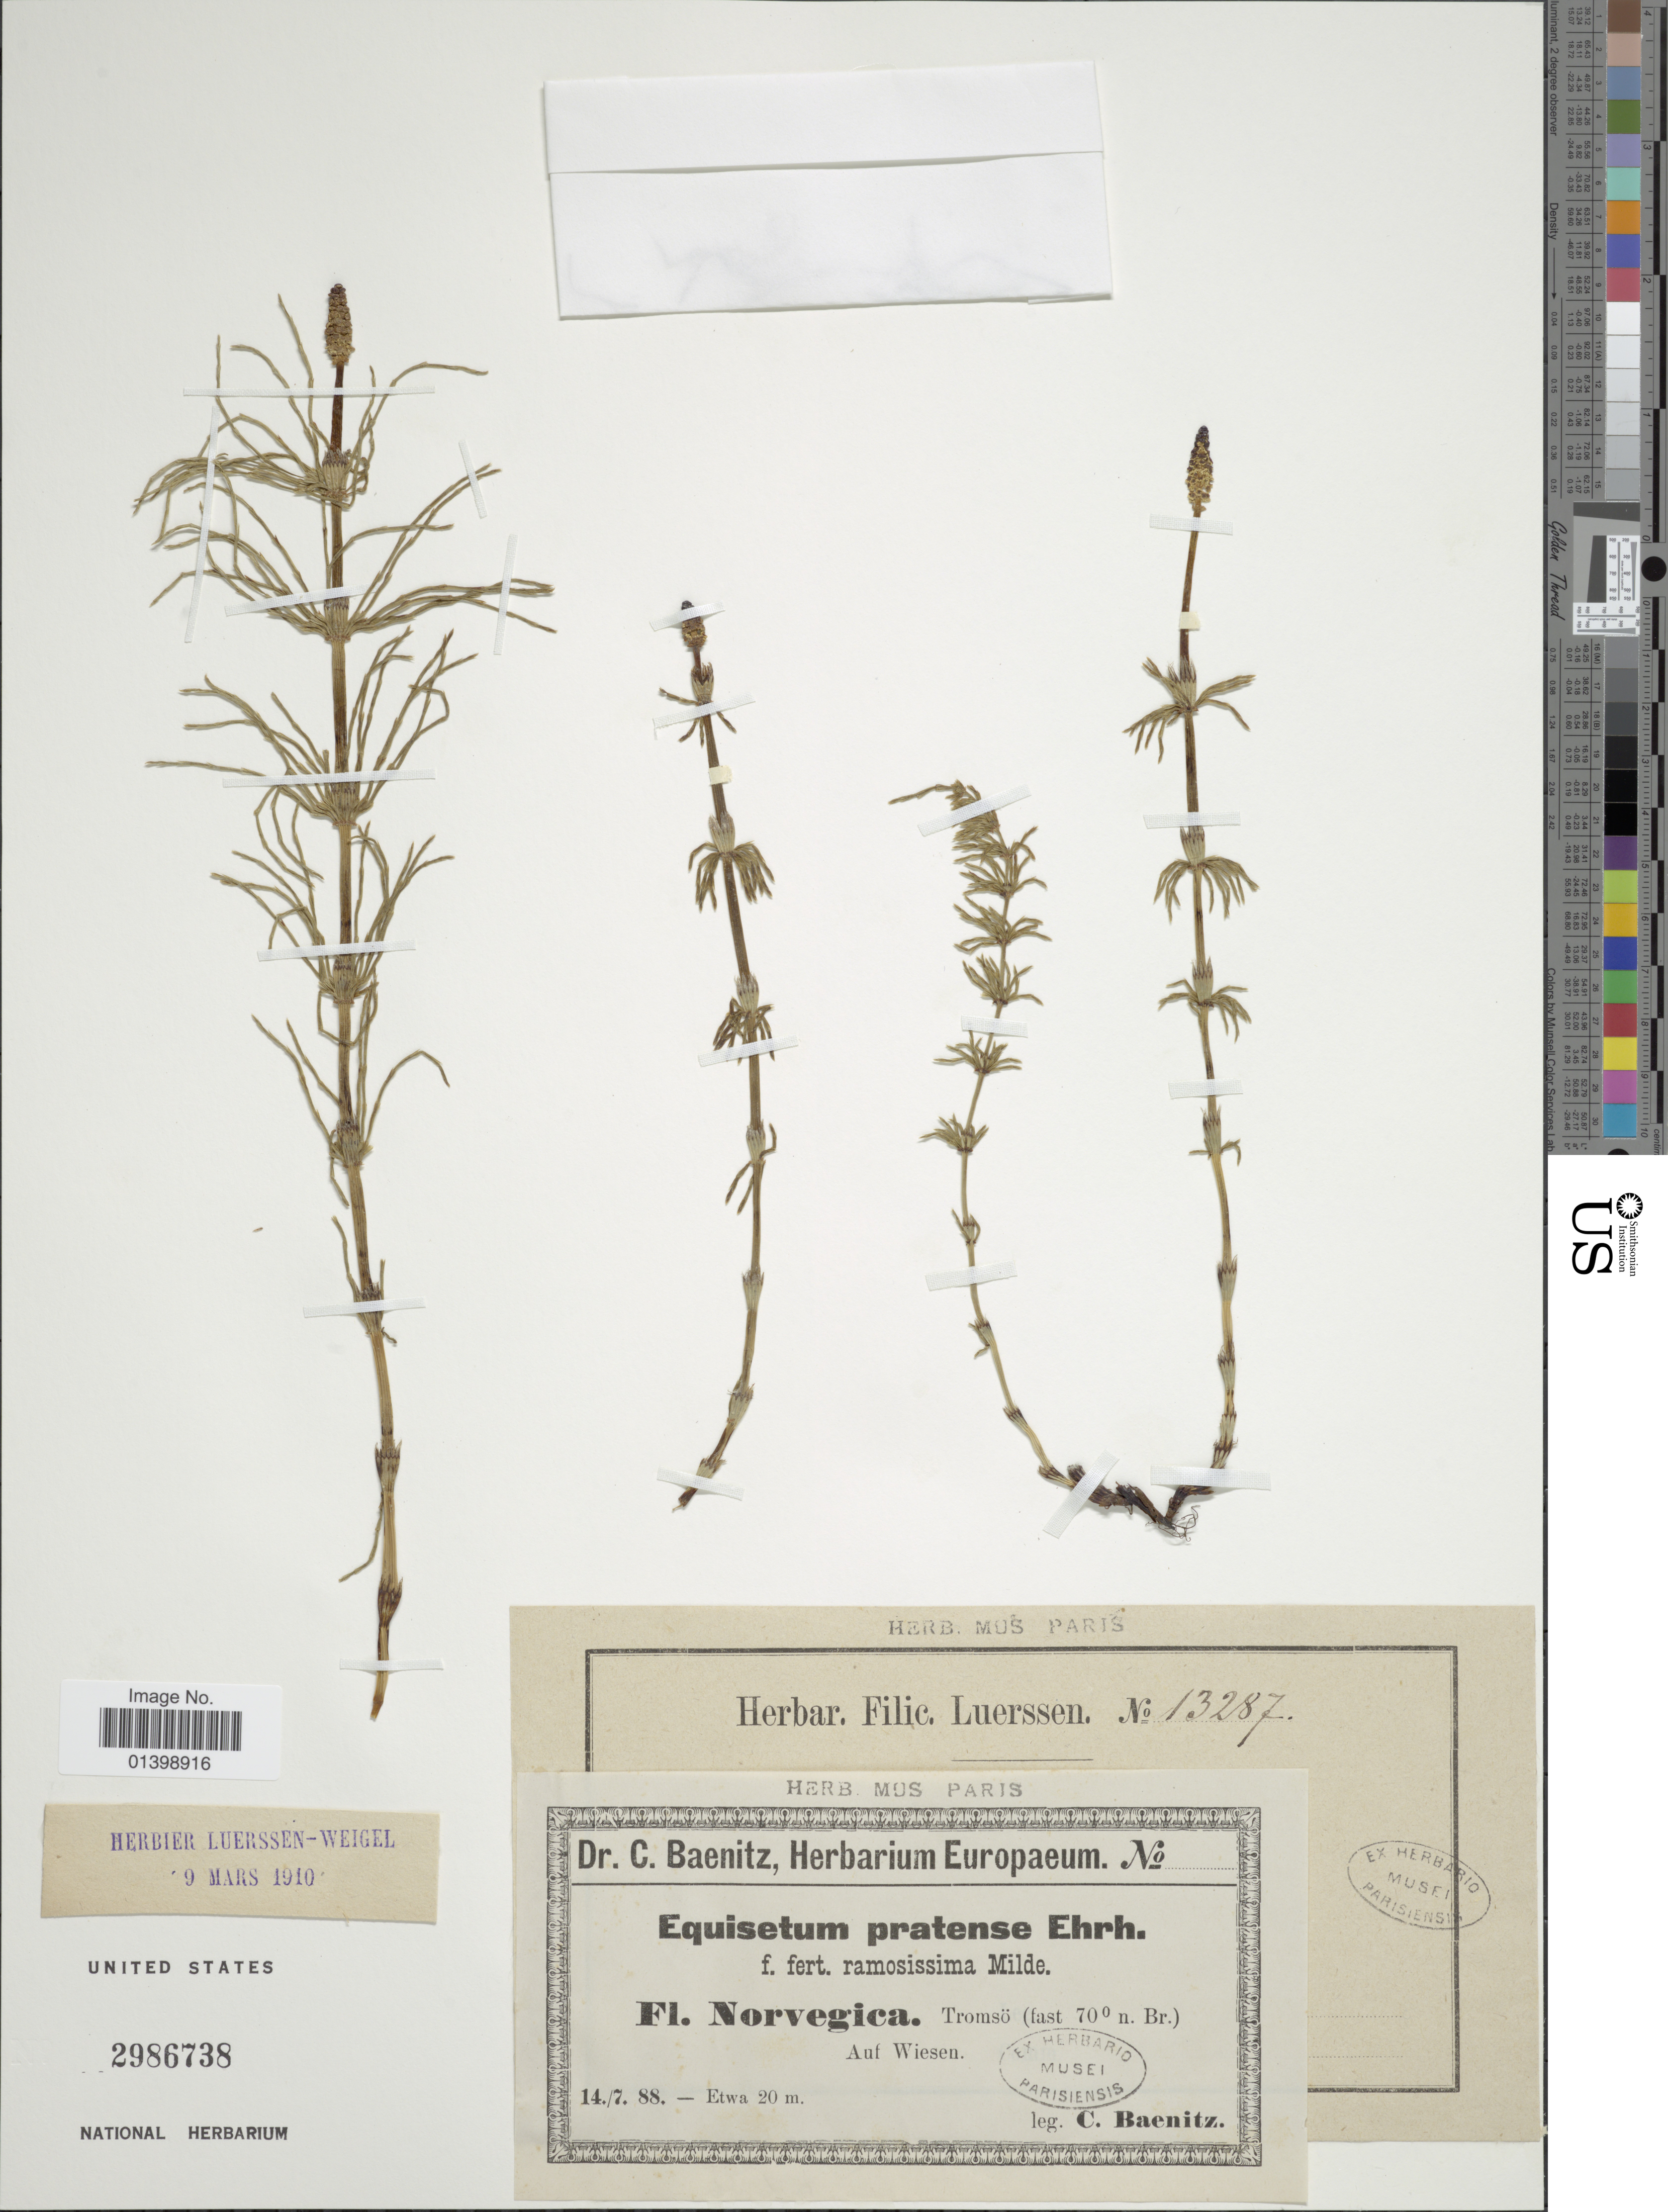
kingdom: Plantae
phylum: Tracheophyta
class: Polypodiopsida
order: Equisetales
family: Equisetaceae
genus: Equisetum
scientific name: Equisetum pratense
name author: Ehrh.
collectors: C. G. Baenitz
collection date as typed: Transcribed d/m/y: 14/7/88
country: Norway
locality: Tromsö, Auf Wiesen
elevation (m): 20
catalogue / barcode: US 2986738